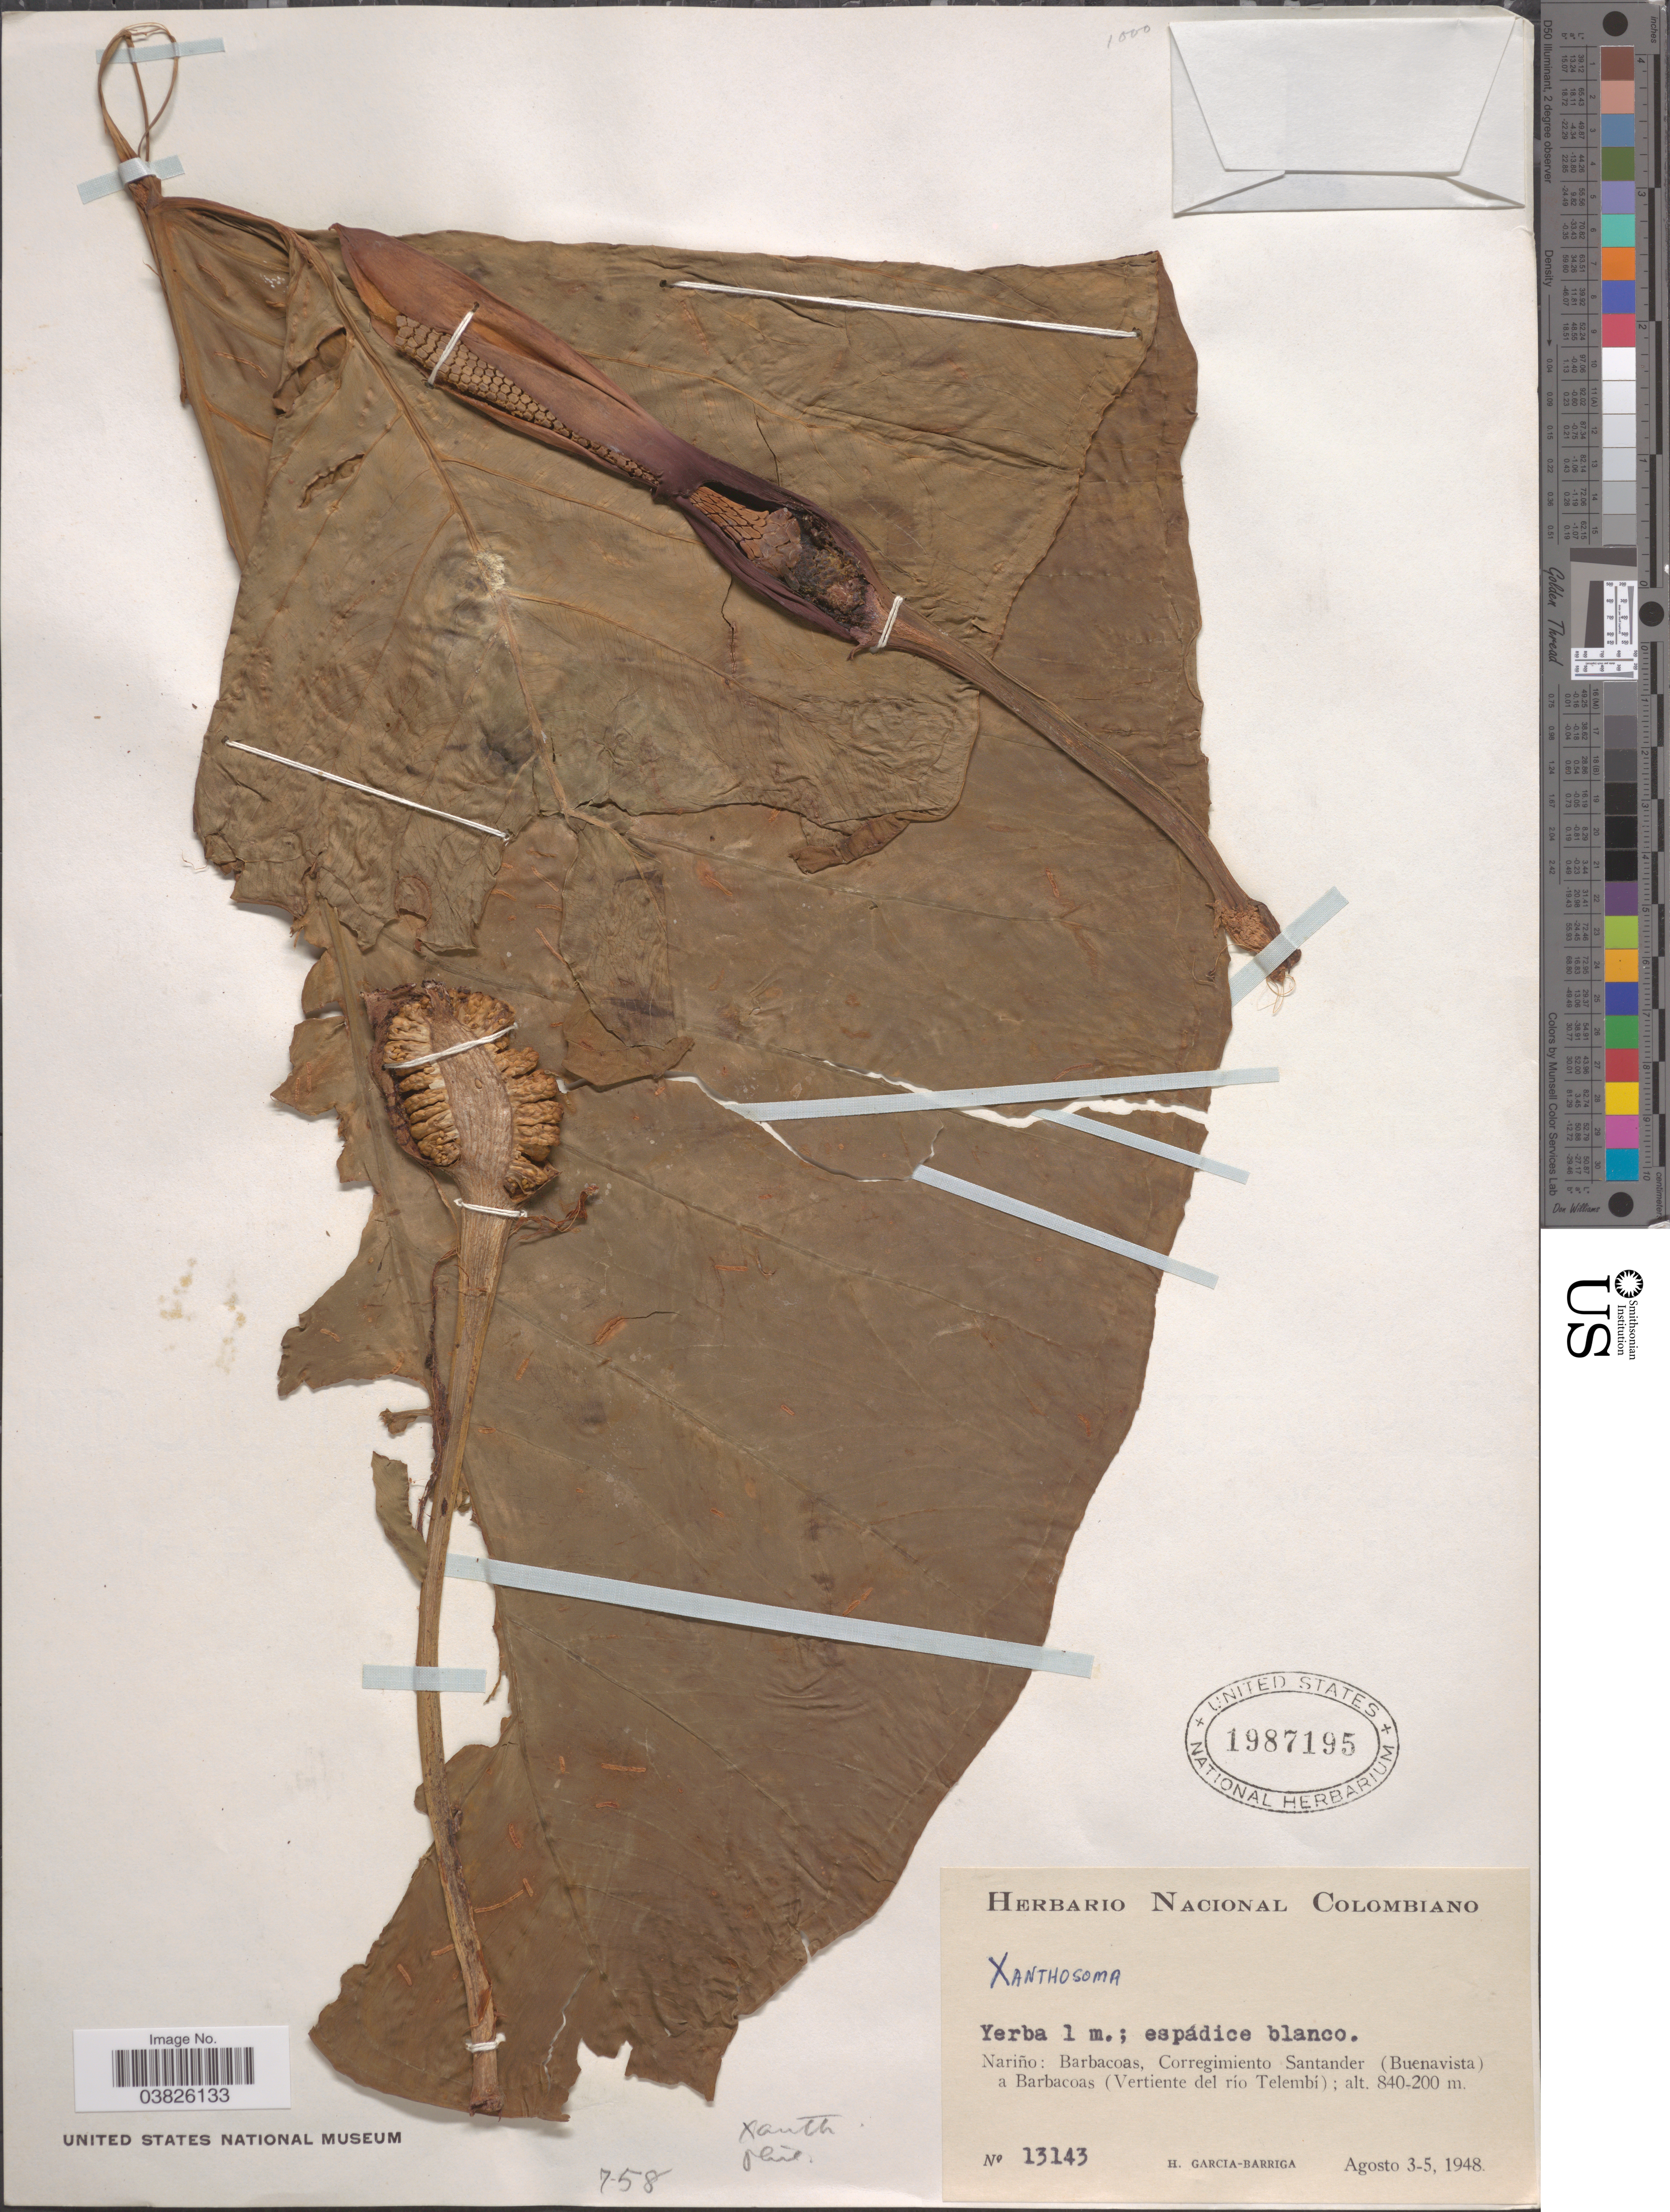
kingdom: Plantae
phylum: Tracheophyta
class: Liliopsida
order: Alismatales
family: Araceae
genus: Xanthosoma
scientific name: Xanthosoma sp.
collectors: H. García Barriga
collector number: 13143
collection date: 1948-08-03/1948-08-05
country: Colombia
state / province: Nariño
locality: Barbacoas, Corregimiento Santander (Buenavista) a Barbacoas (Vertiente del río Telembí).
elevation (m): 200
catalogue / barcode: US 1987195